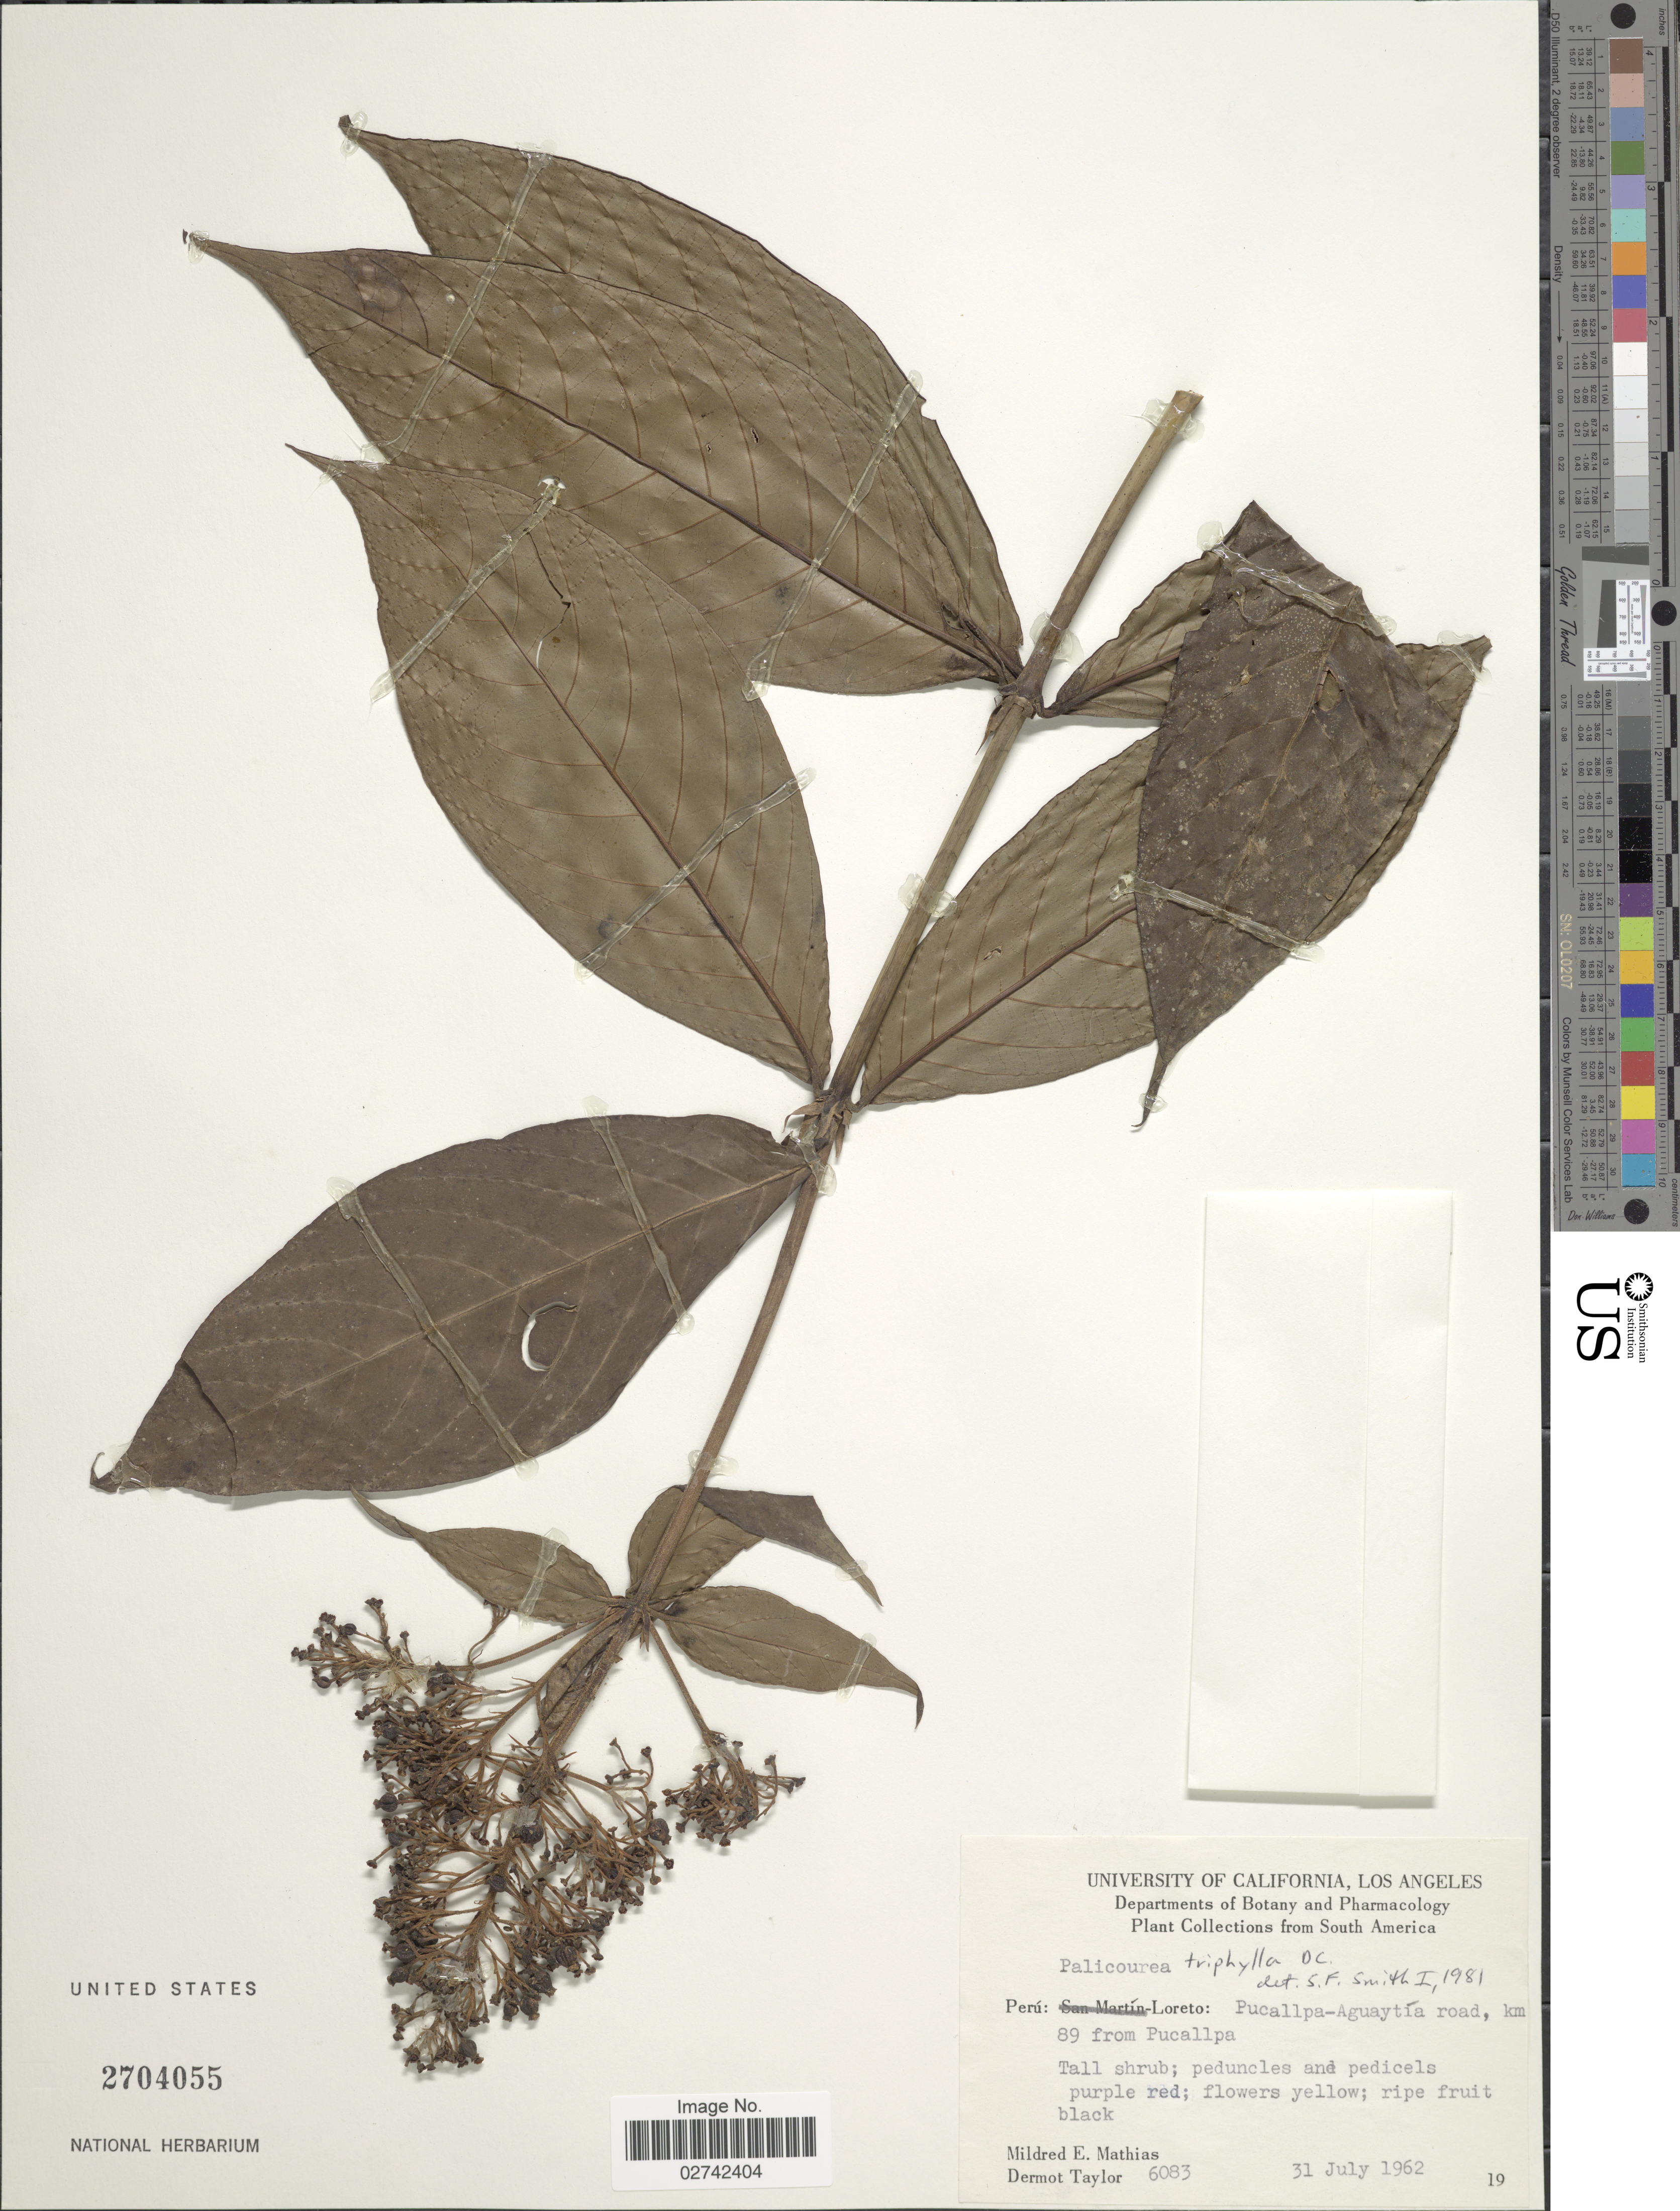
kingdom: Plantae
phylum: Tracheophyta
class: Magnoliopsida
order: Gentianales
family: Rubiaceae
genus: Palicourea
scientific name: Palicourea triphylla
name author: DC.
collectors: M. E. Mathias & D. Taylor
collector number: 6083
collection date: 1962-07-31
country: Peru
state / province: Loreto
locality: Pucallpa-Aguaytia road, km 89 from Pucallpa.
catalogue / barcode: US 2704055